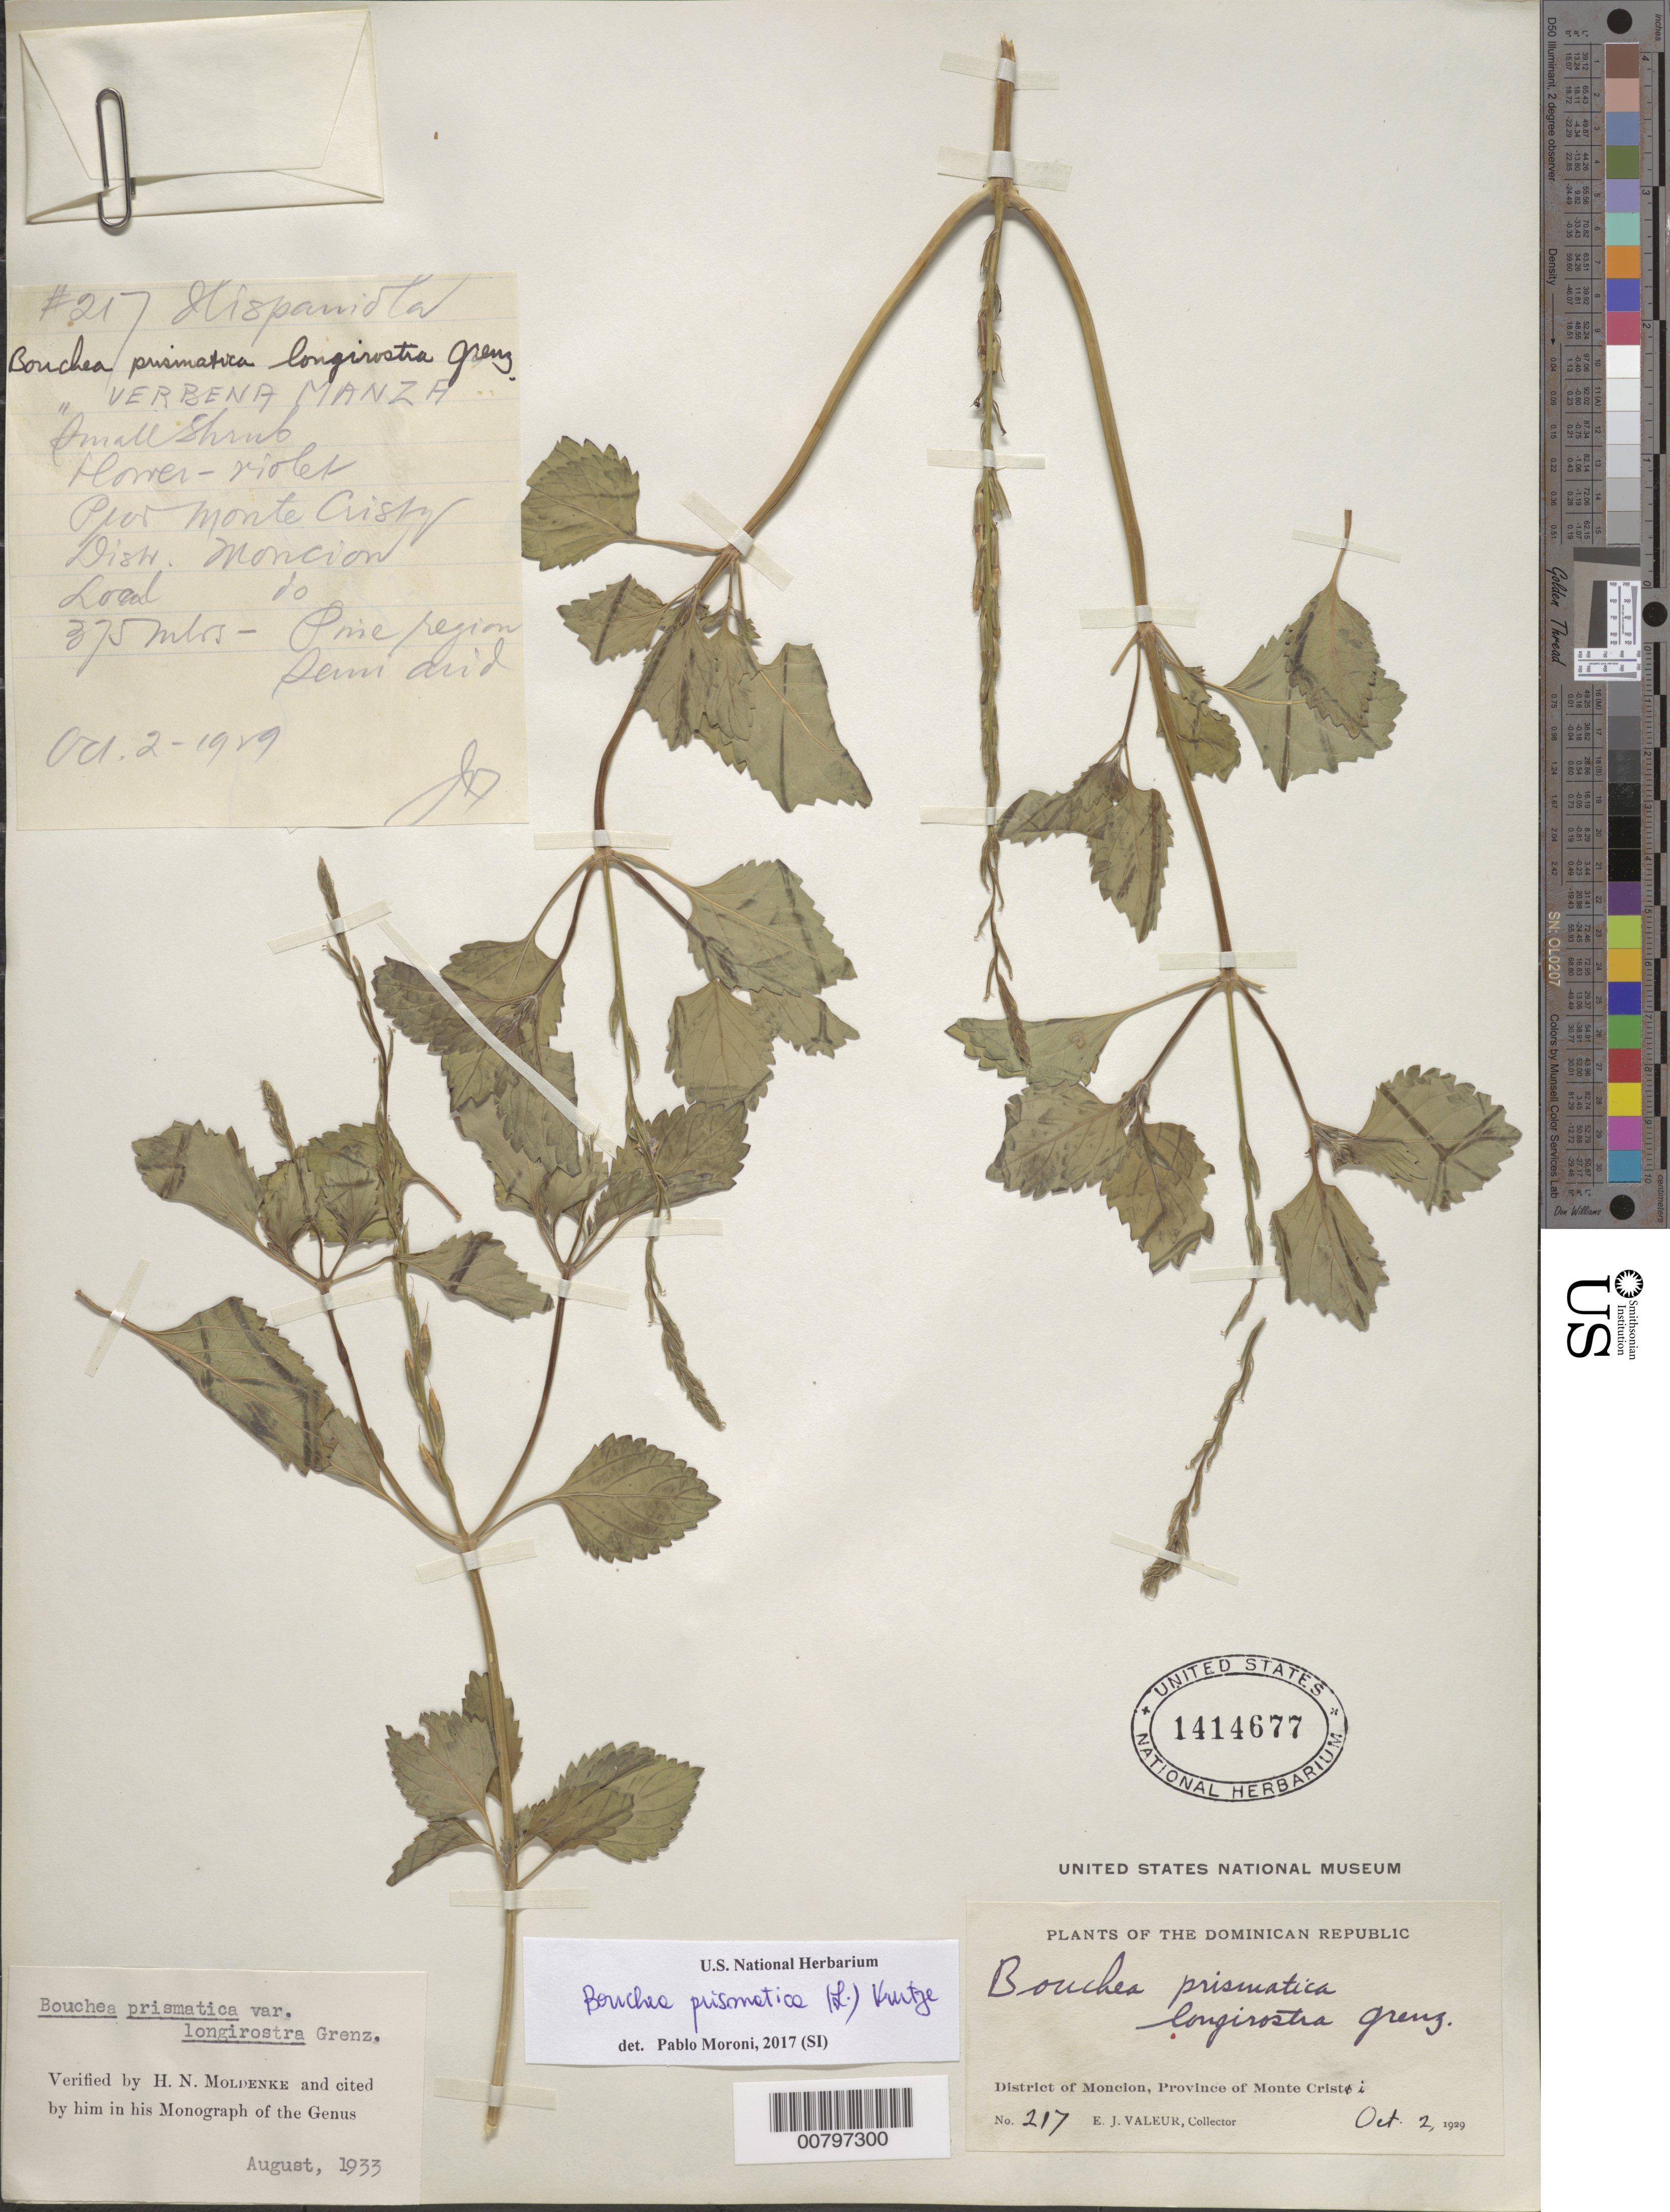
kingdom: Plantae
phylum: Tracheophyta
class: Magnoliopsida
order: Lamiales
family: Verbenaceae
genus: Bouchea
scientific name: Bouchea prismatica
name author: (L.) Kuntze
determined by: Moldenke, H. N.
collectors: E. Valeur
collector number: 217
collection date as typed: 02 Oct 1929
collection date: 1929-10-02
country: Dominican Republic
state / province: Monte Cristi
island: Hispaniola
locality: Moncion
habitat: Semi arid pine region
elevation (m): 375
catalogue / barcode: US 1414677